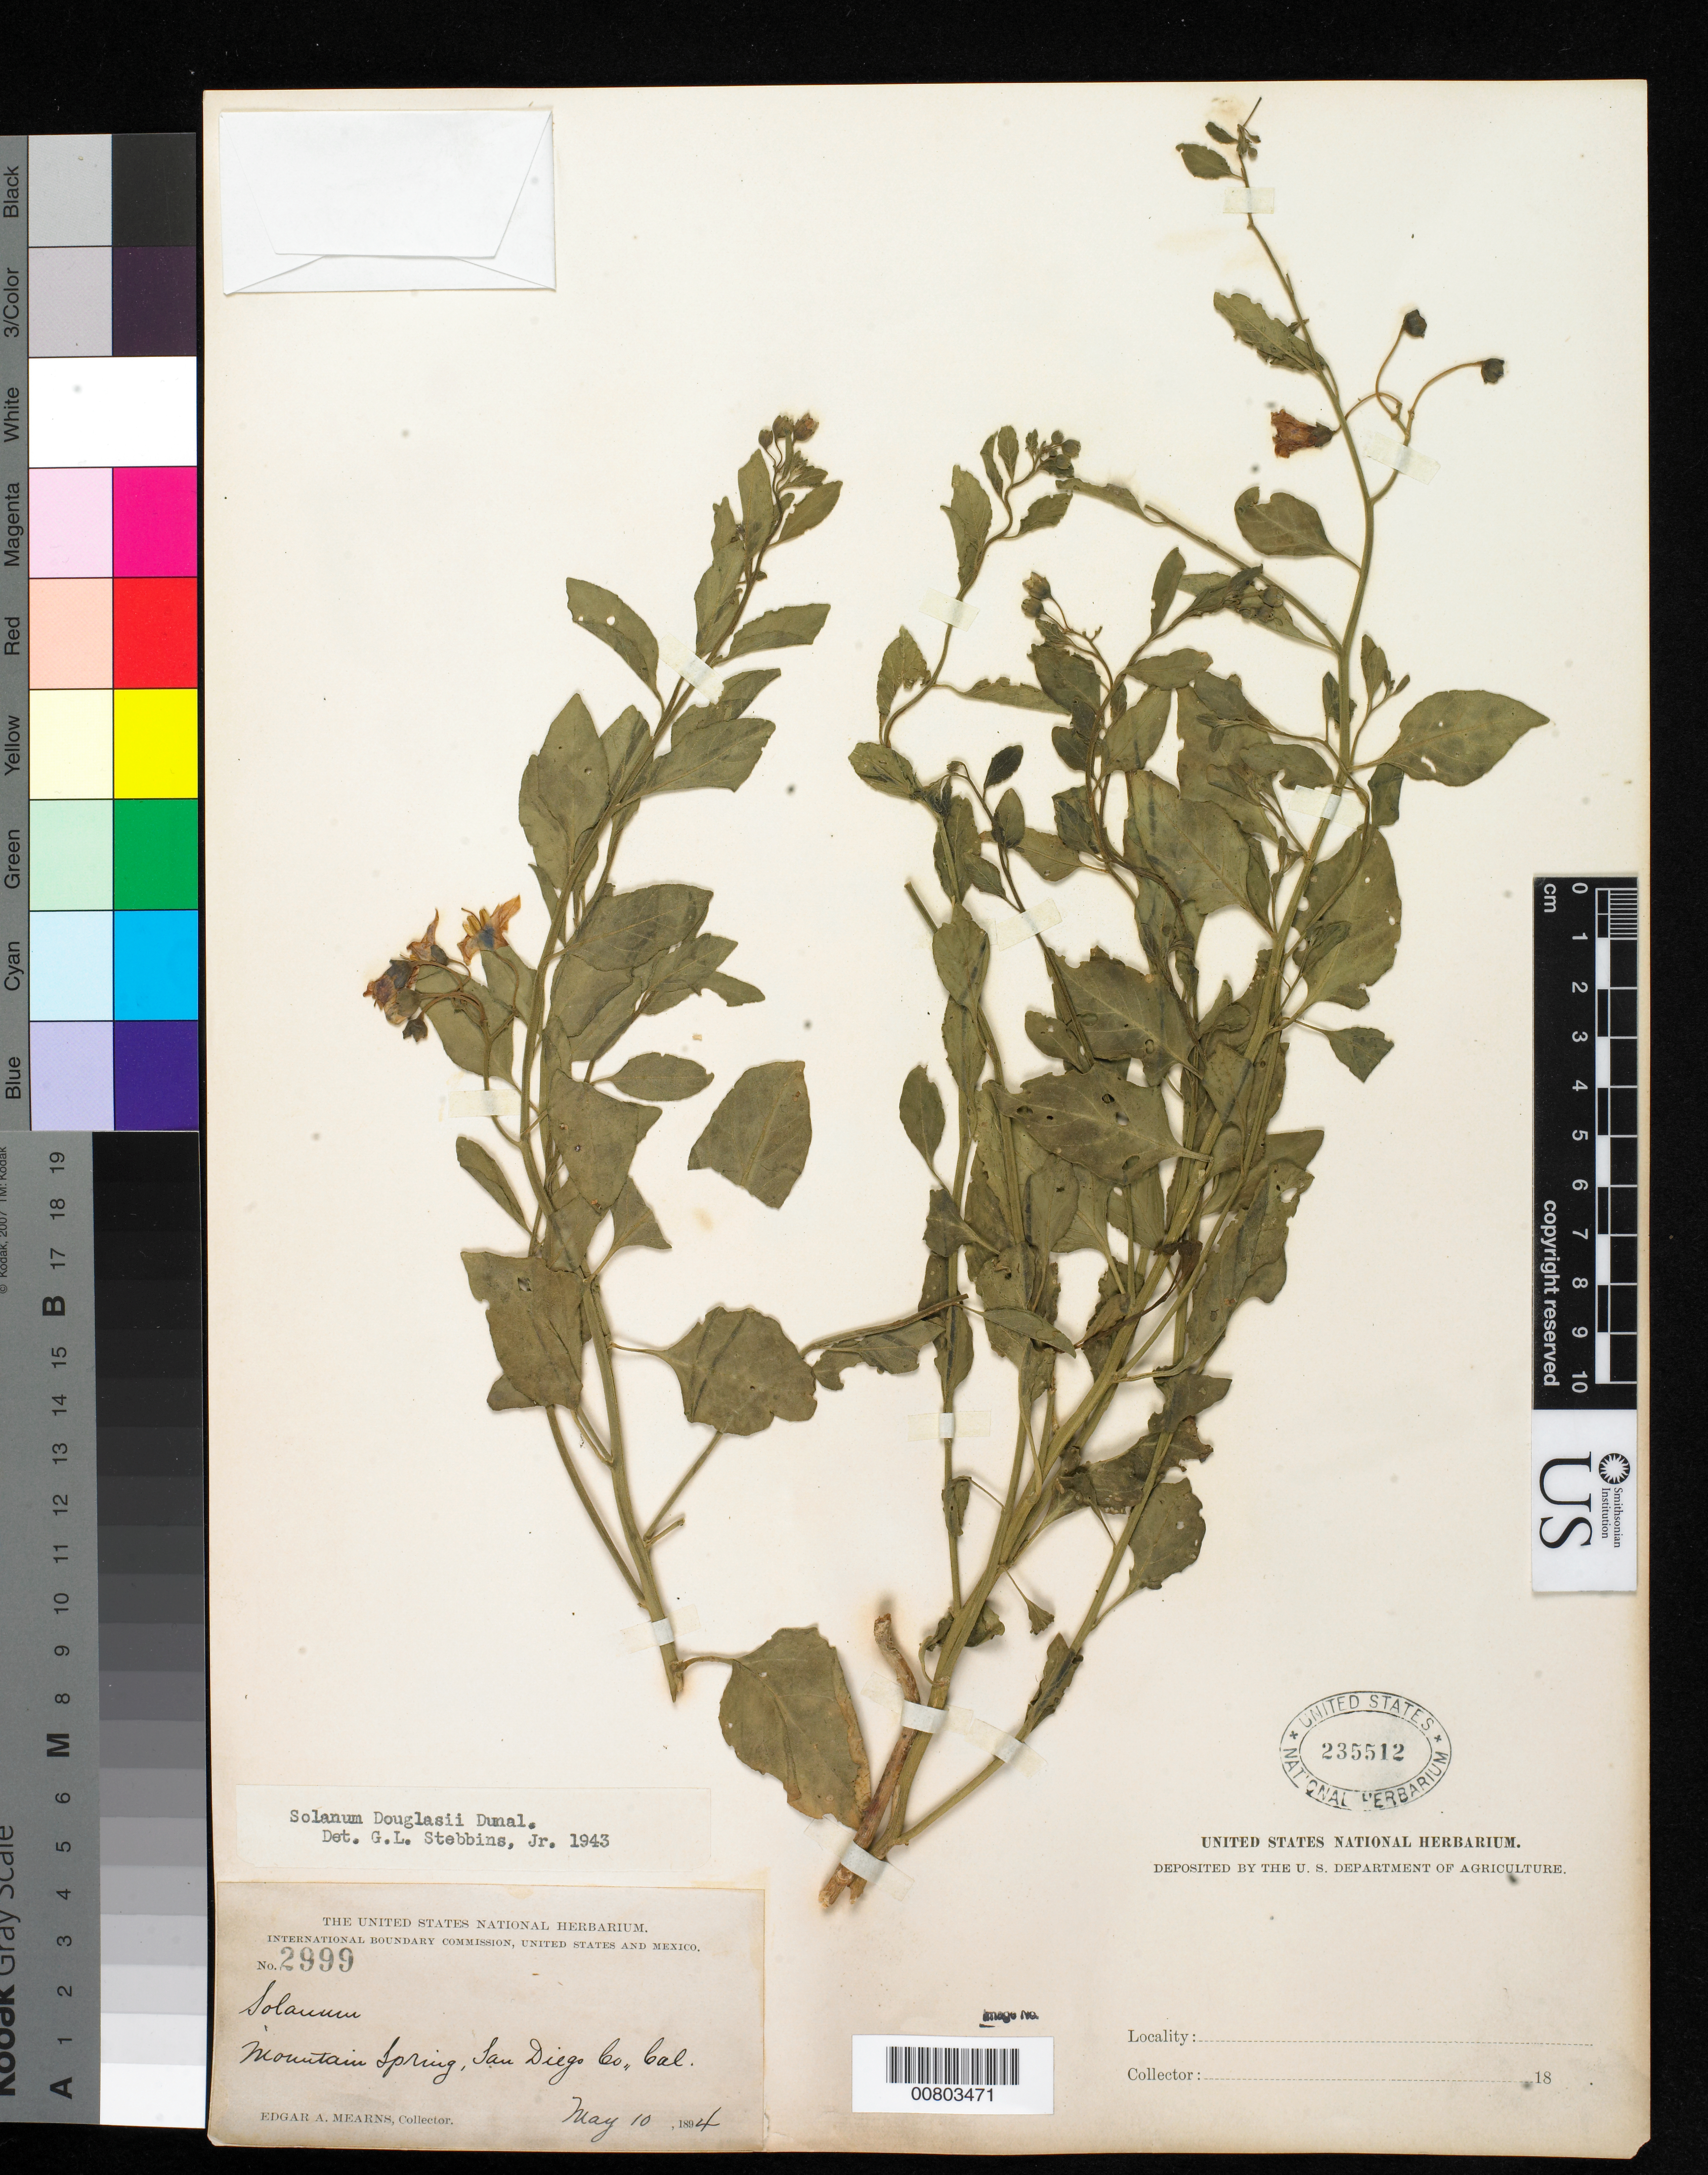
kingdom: Plantae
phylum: Tracheophyta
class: Magnoliopsida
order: Solanales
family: Solanaceae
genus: Solanum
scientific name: Solanum douglasii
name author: Dunal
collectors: E. A. Mearns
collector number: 2999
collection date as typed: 10 May 1894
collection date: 1894-05-10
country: United States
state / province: California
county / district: San Diego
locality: Mountain Spring, San Diego County, California.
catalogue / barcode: US 235512